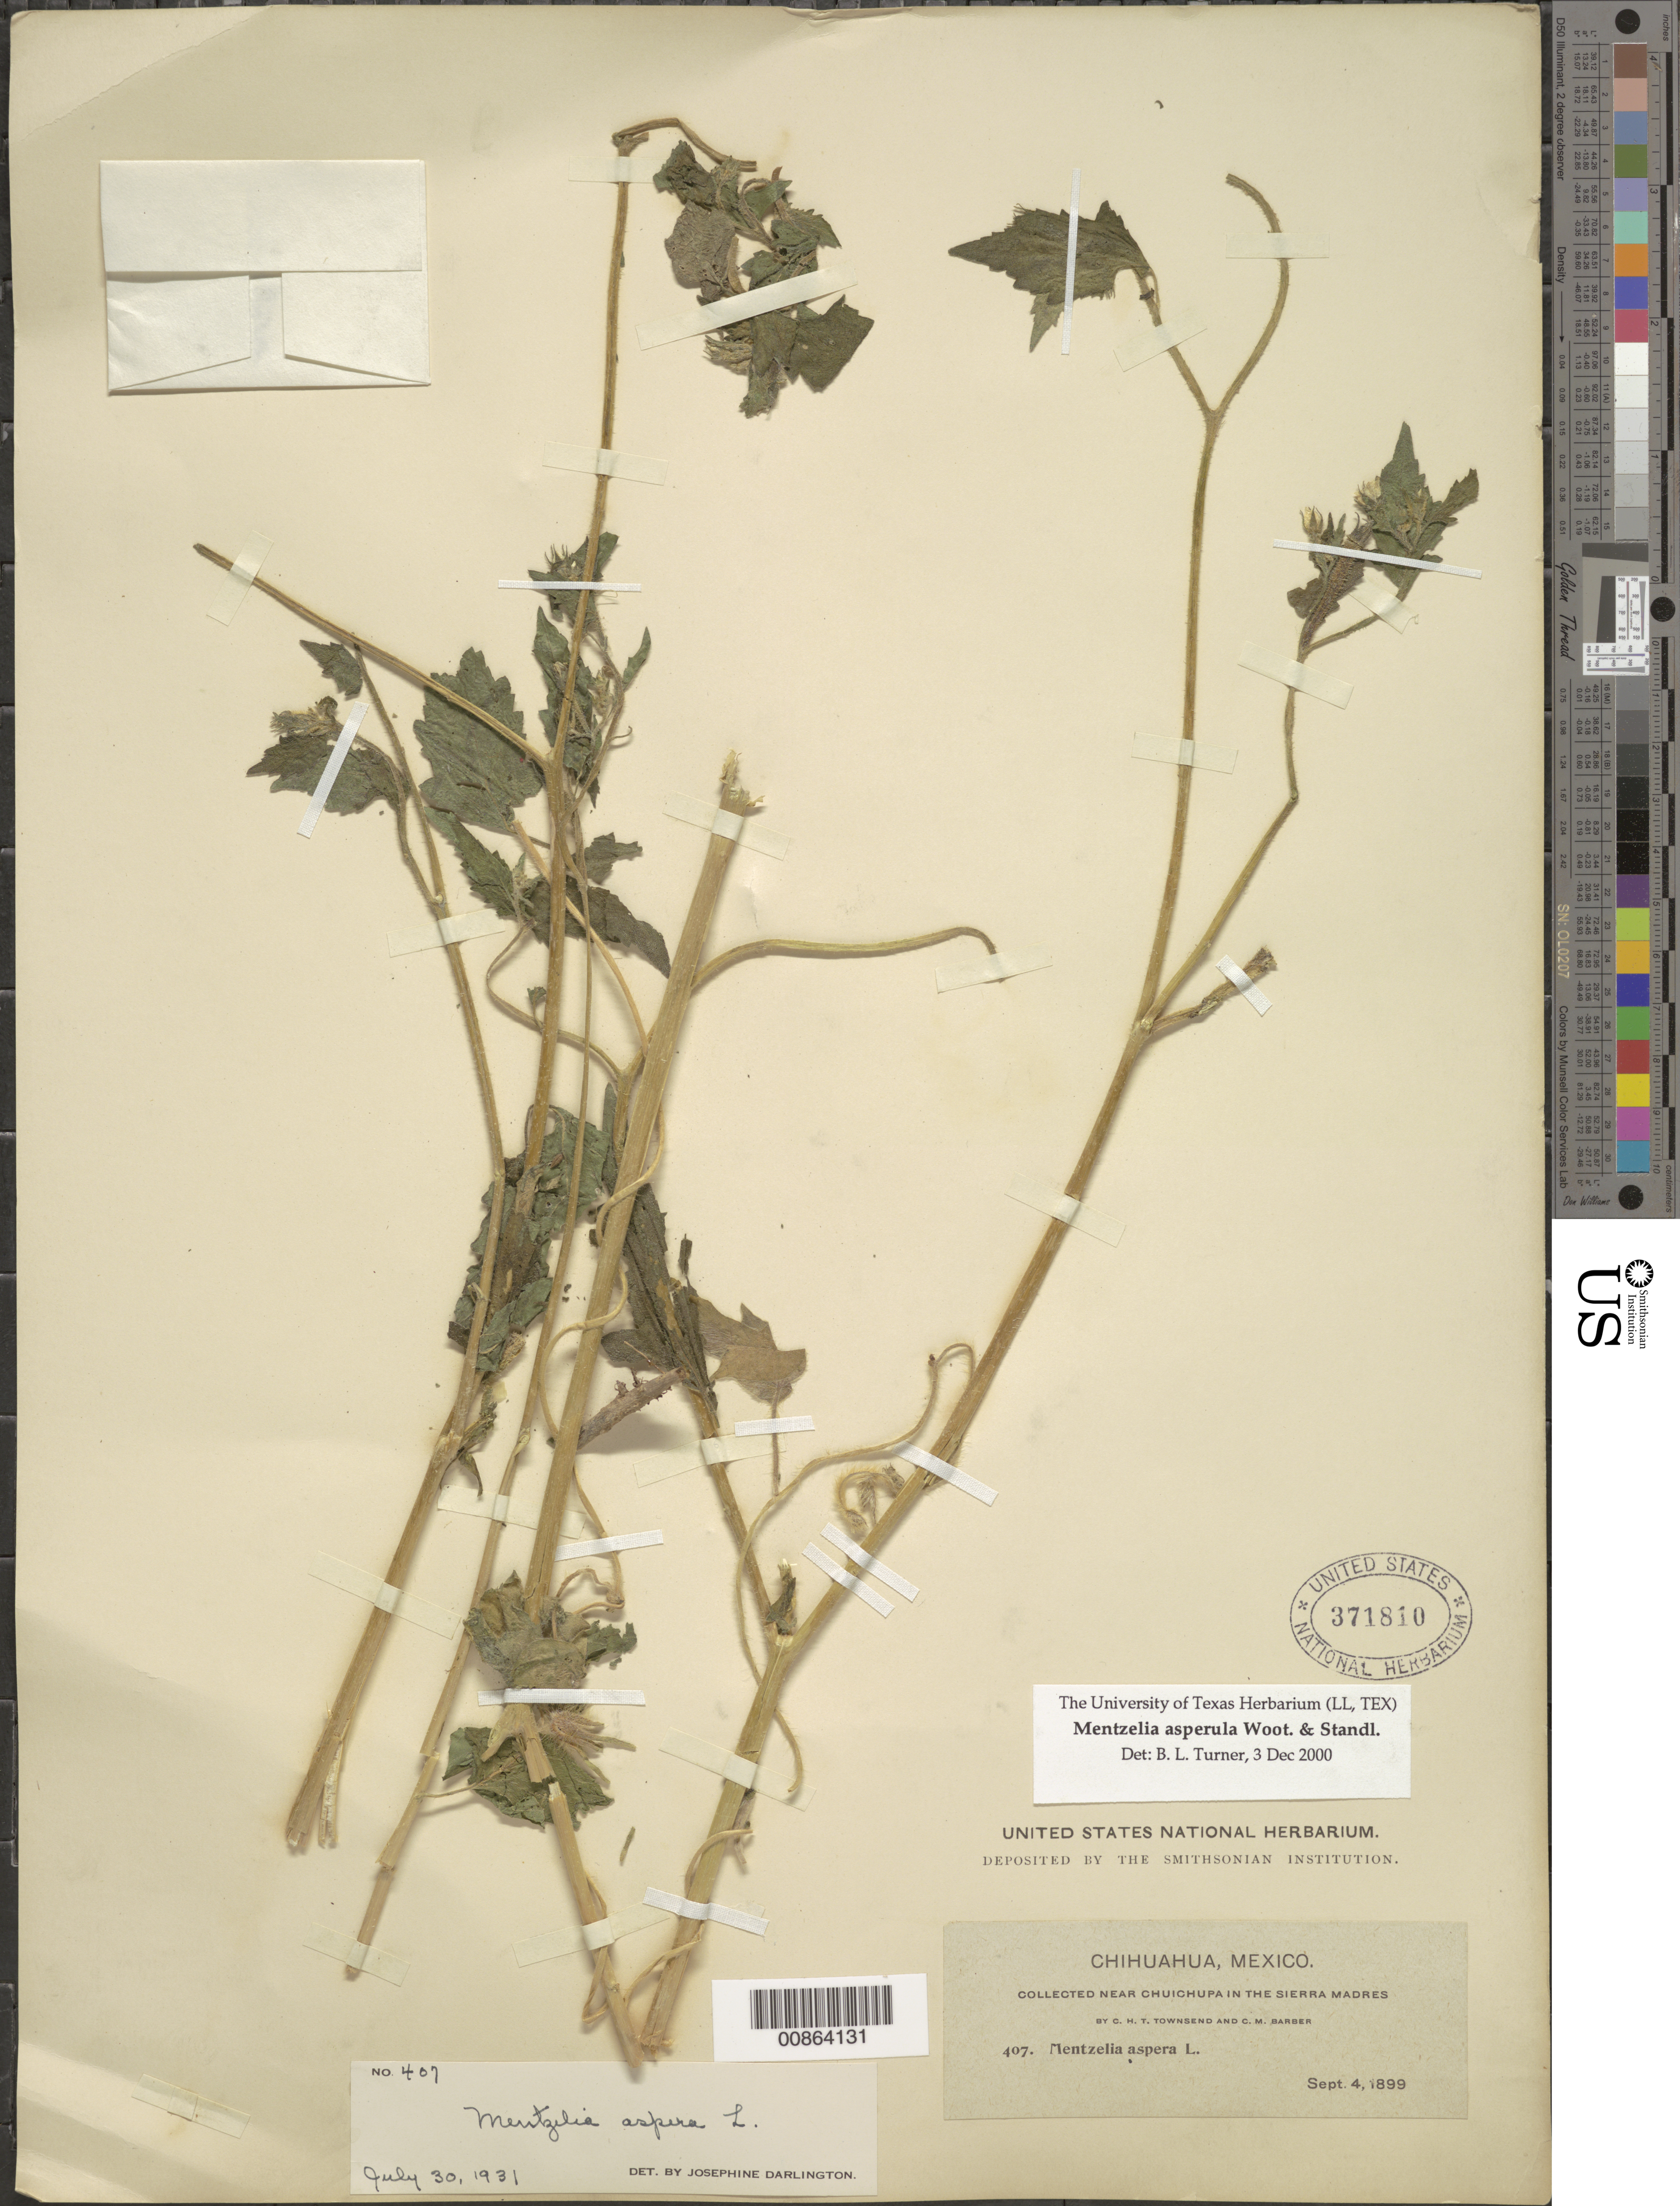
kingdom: Plantae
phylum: Tracheophyta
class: Magnoliopsida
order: Cornales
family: Loasaceae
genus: Mentzelia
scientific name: Mentzelia asperula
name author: Wooton & Standl.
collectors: C. H. T. Townsend & C. Barber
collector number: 407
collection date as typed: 04 Sep 1899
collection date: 1899-09-04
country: Mexico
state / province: Chihuahua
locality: Near Chuichupa, Chihuahua. In the Sierra Madre.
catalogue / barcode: US 371810